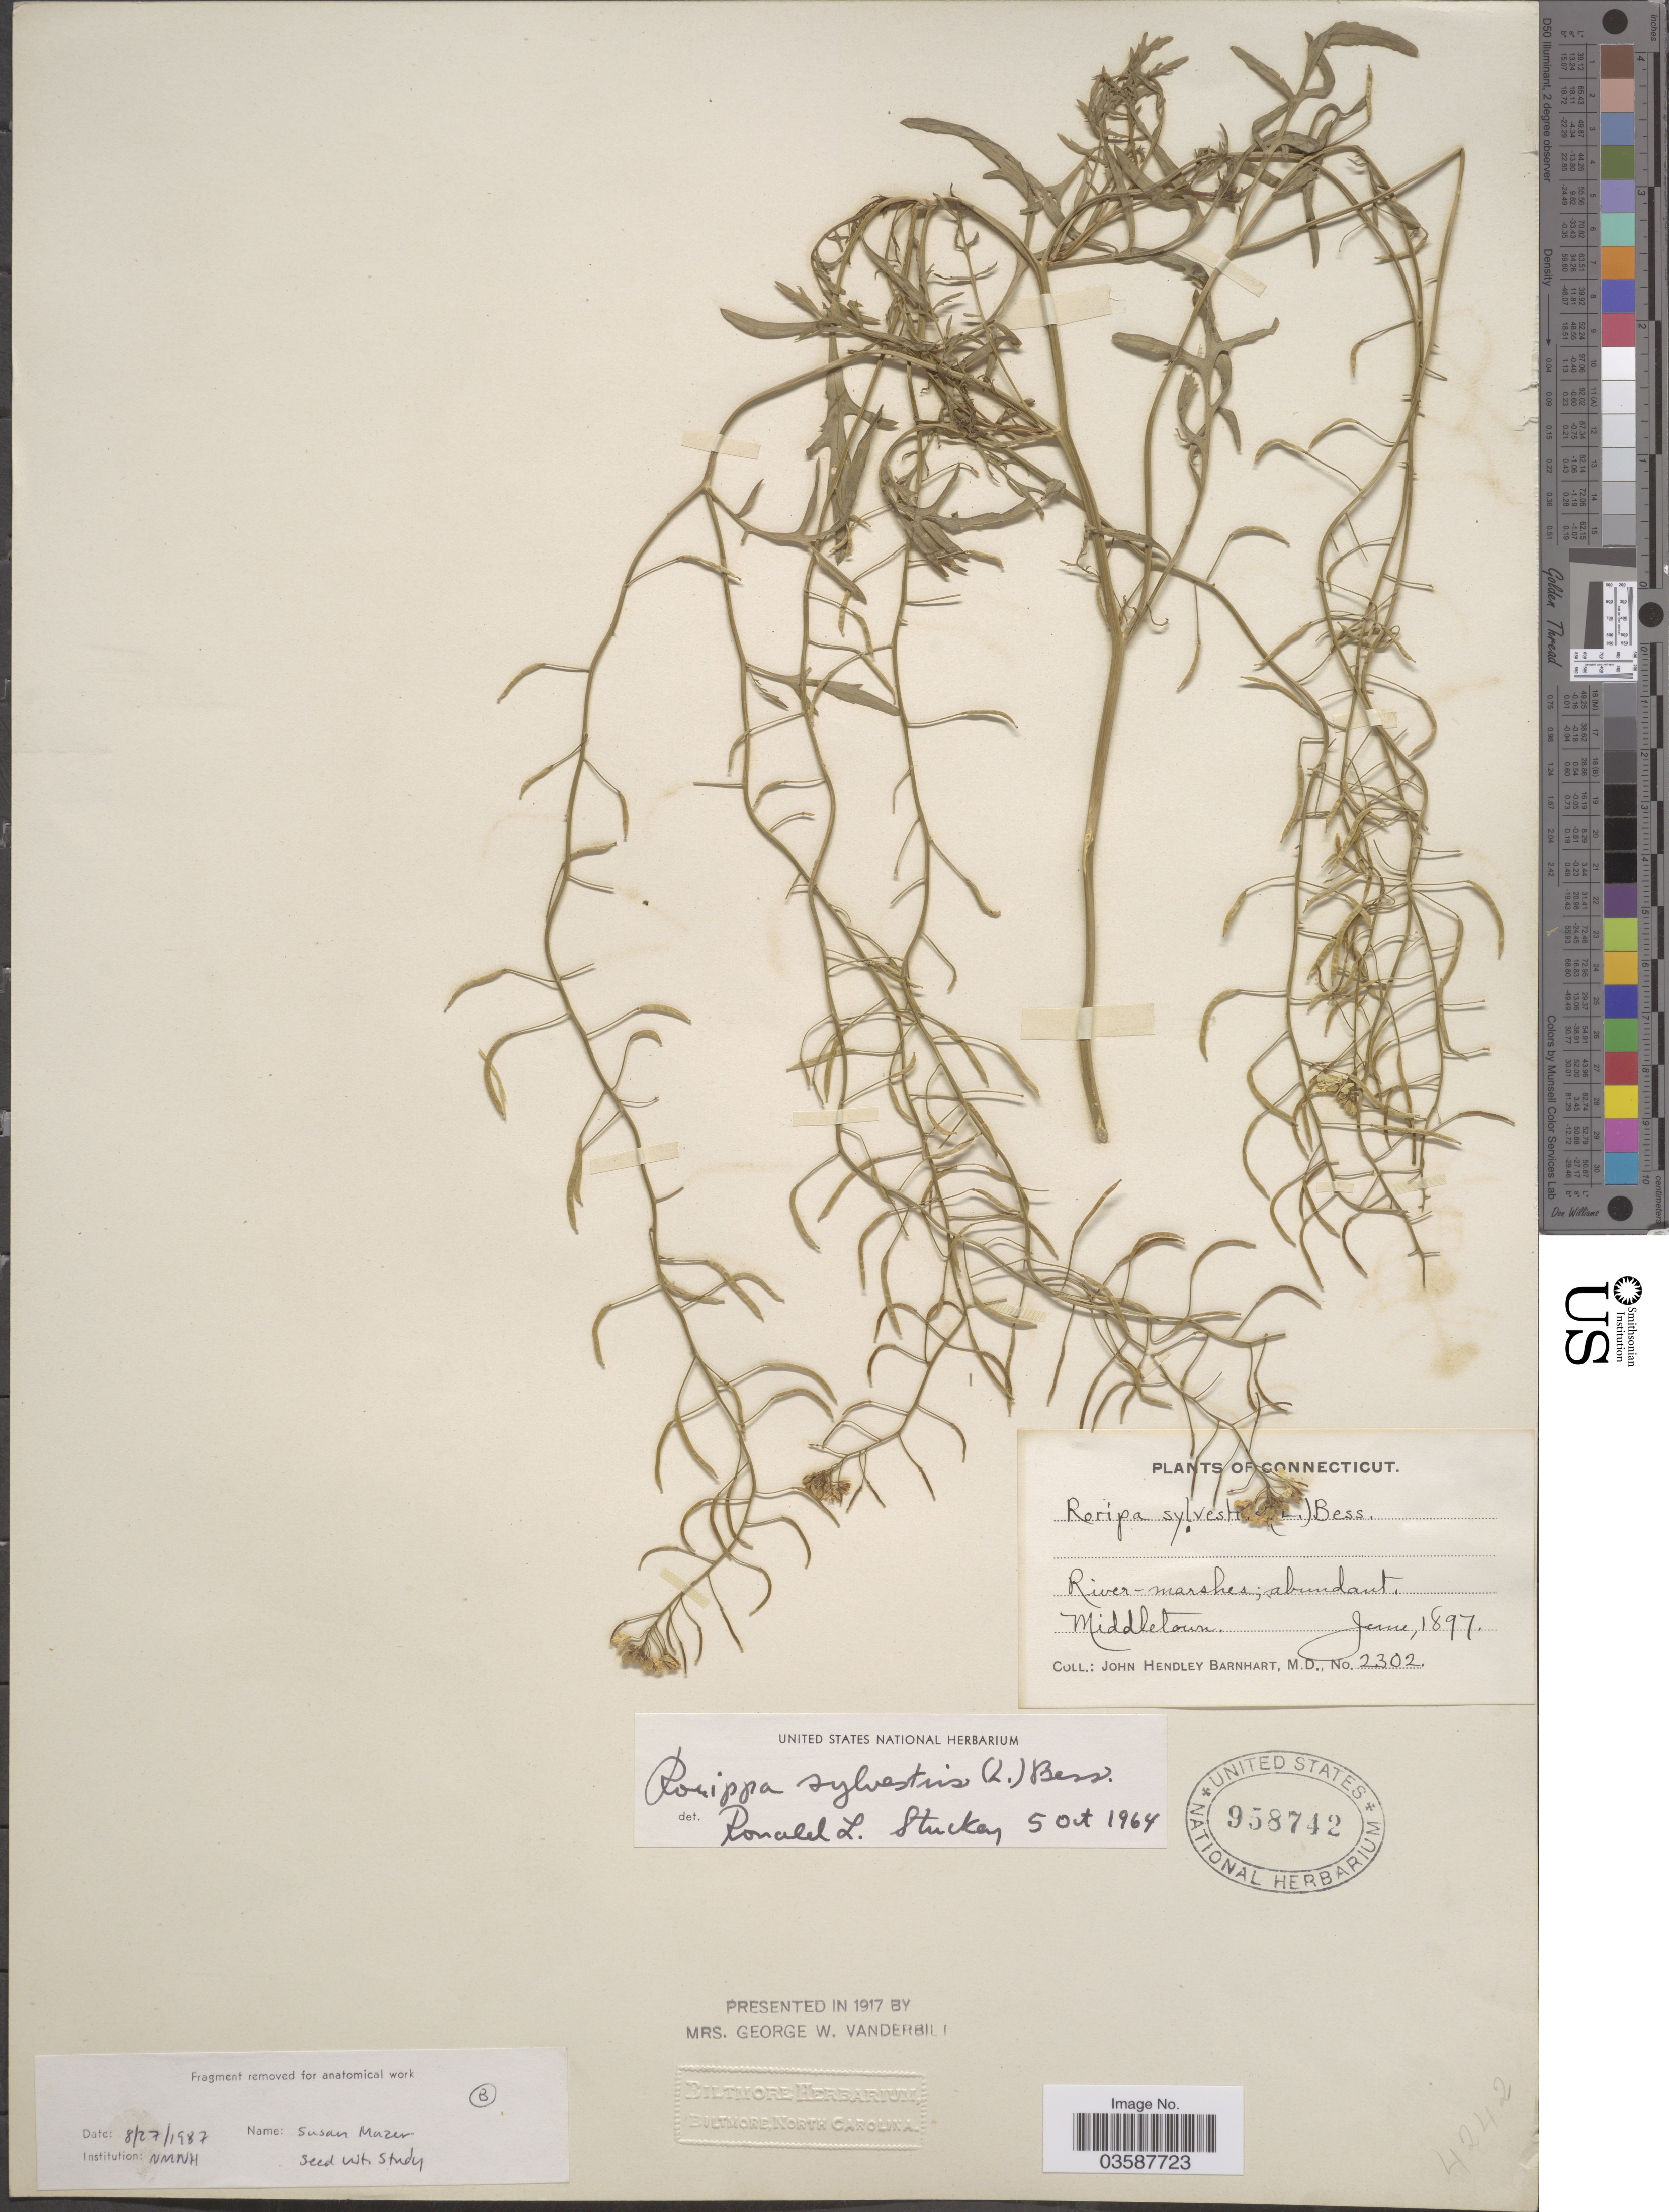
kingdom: Plantae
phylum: Tracheophyta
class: Magnoliopsida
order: Brassicales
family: Brassicaceae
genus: Rorippa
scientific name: Rorippa sylvestris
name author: (L.) Besser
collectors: J. H. Barnhart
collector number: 2302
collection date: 1897-06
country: United States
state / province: Connecticut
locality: River-marshes; abundant, Middletown.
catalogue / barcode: US 958742